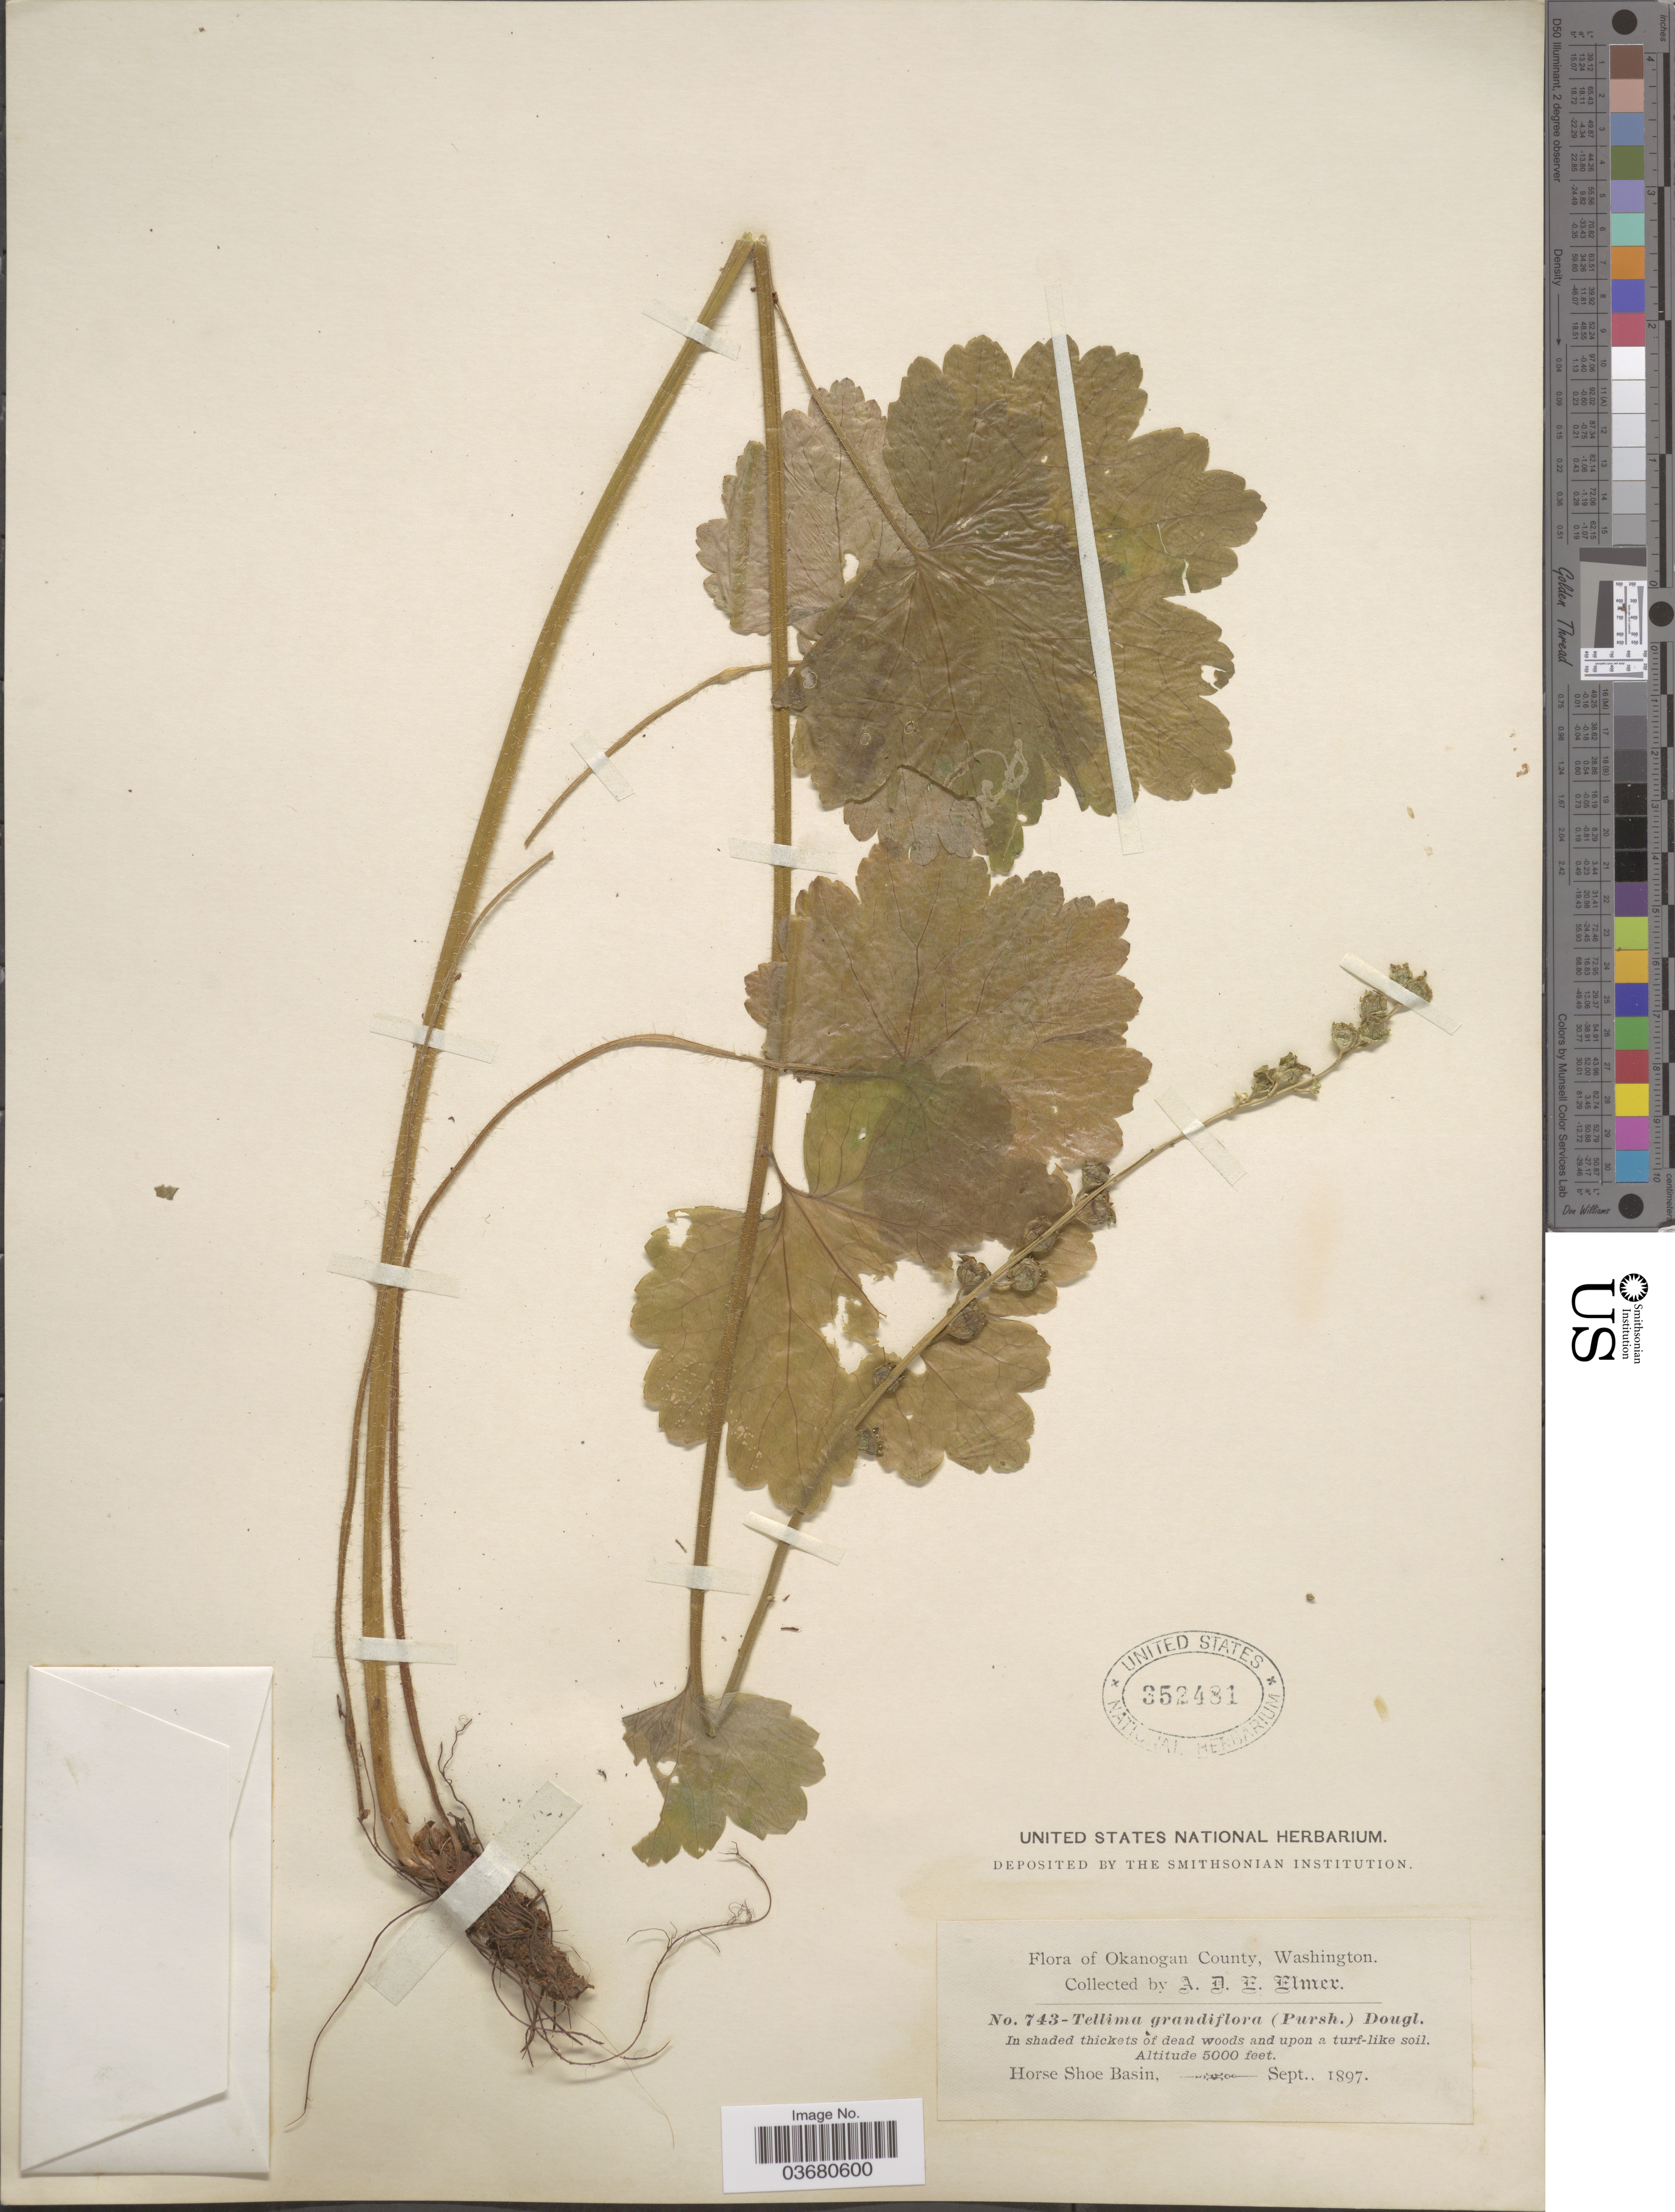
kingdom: Plantae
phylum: Tracheophyta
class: Magnoliopsida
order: Saxifragales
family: Saxifragaceae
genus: Tellima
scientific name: Tellima grandiflora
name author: (Pursh) Douglas ex Lindl.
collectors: A. D. E. Elmer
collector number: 743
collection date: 1897-09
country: United States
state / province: Washington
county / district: Okanogan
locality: Okanogan County. Horse Shoe Basin.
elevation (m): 1524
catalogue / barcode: US 352481